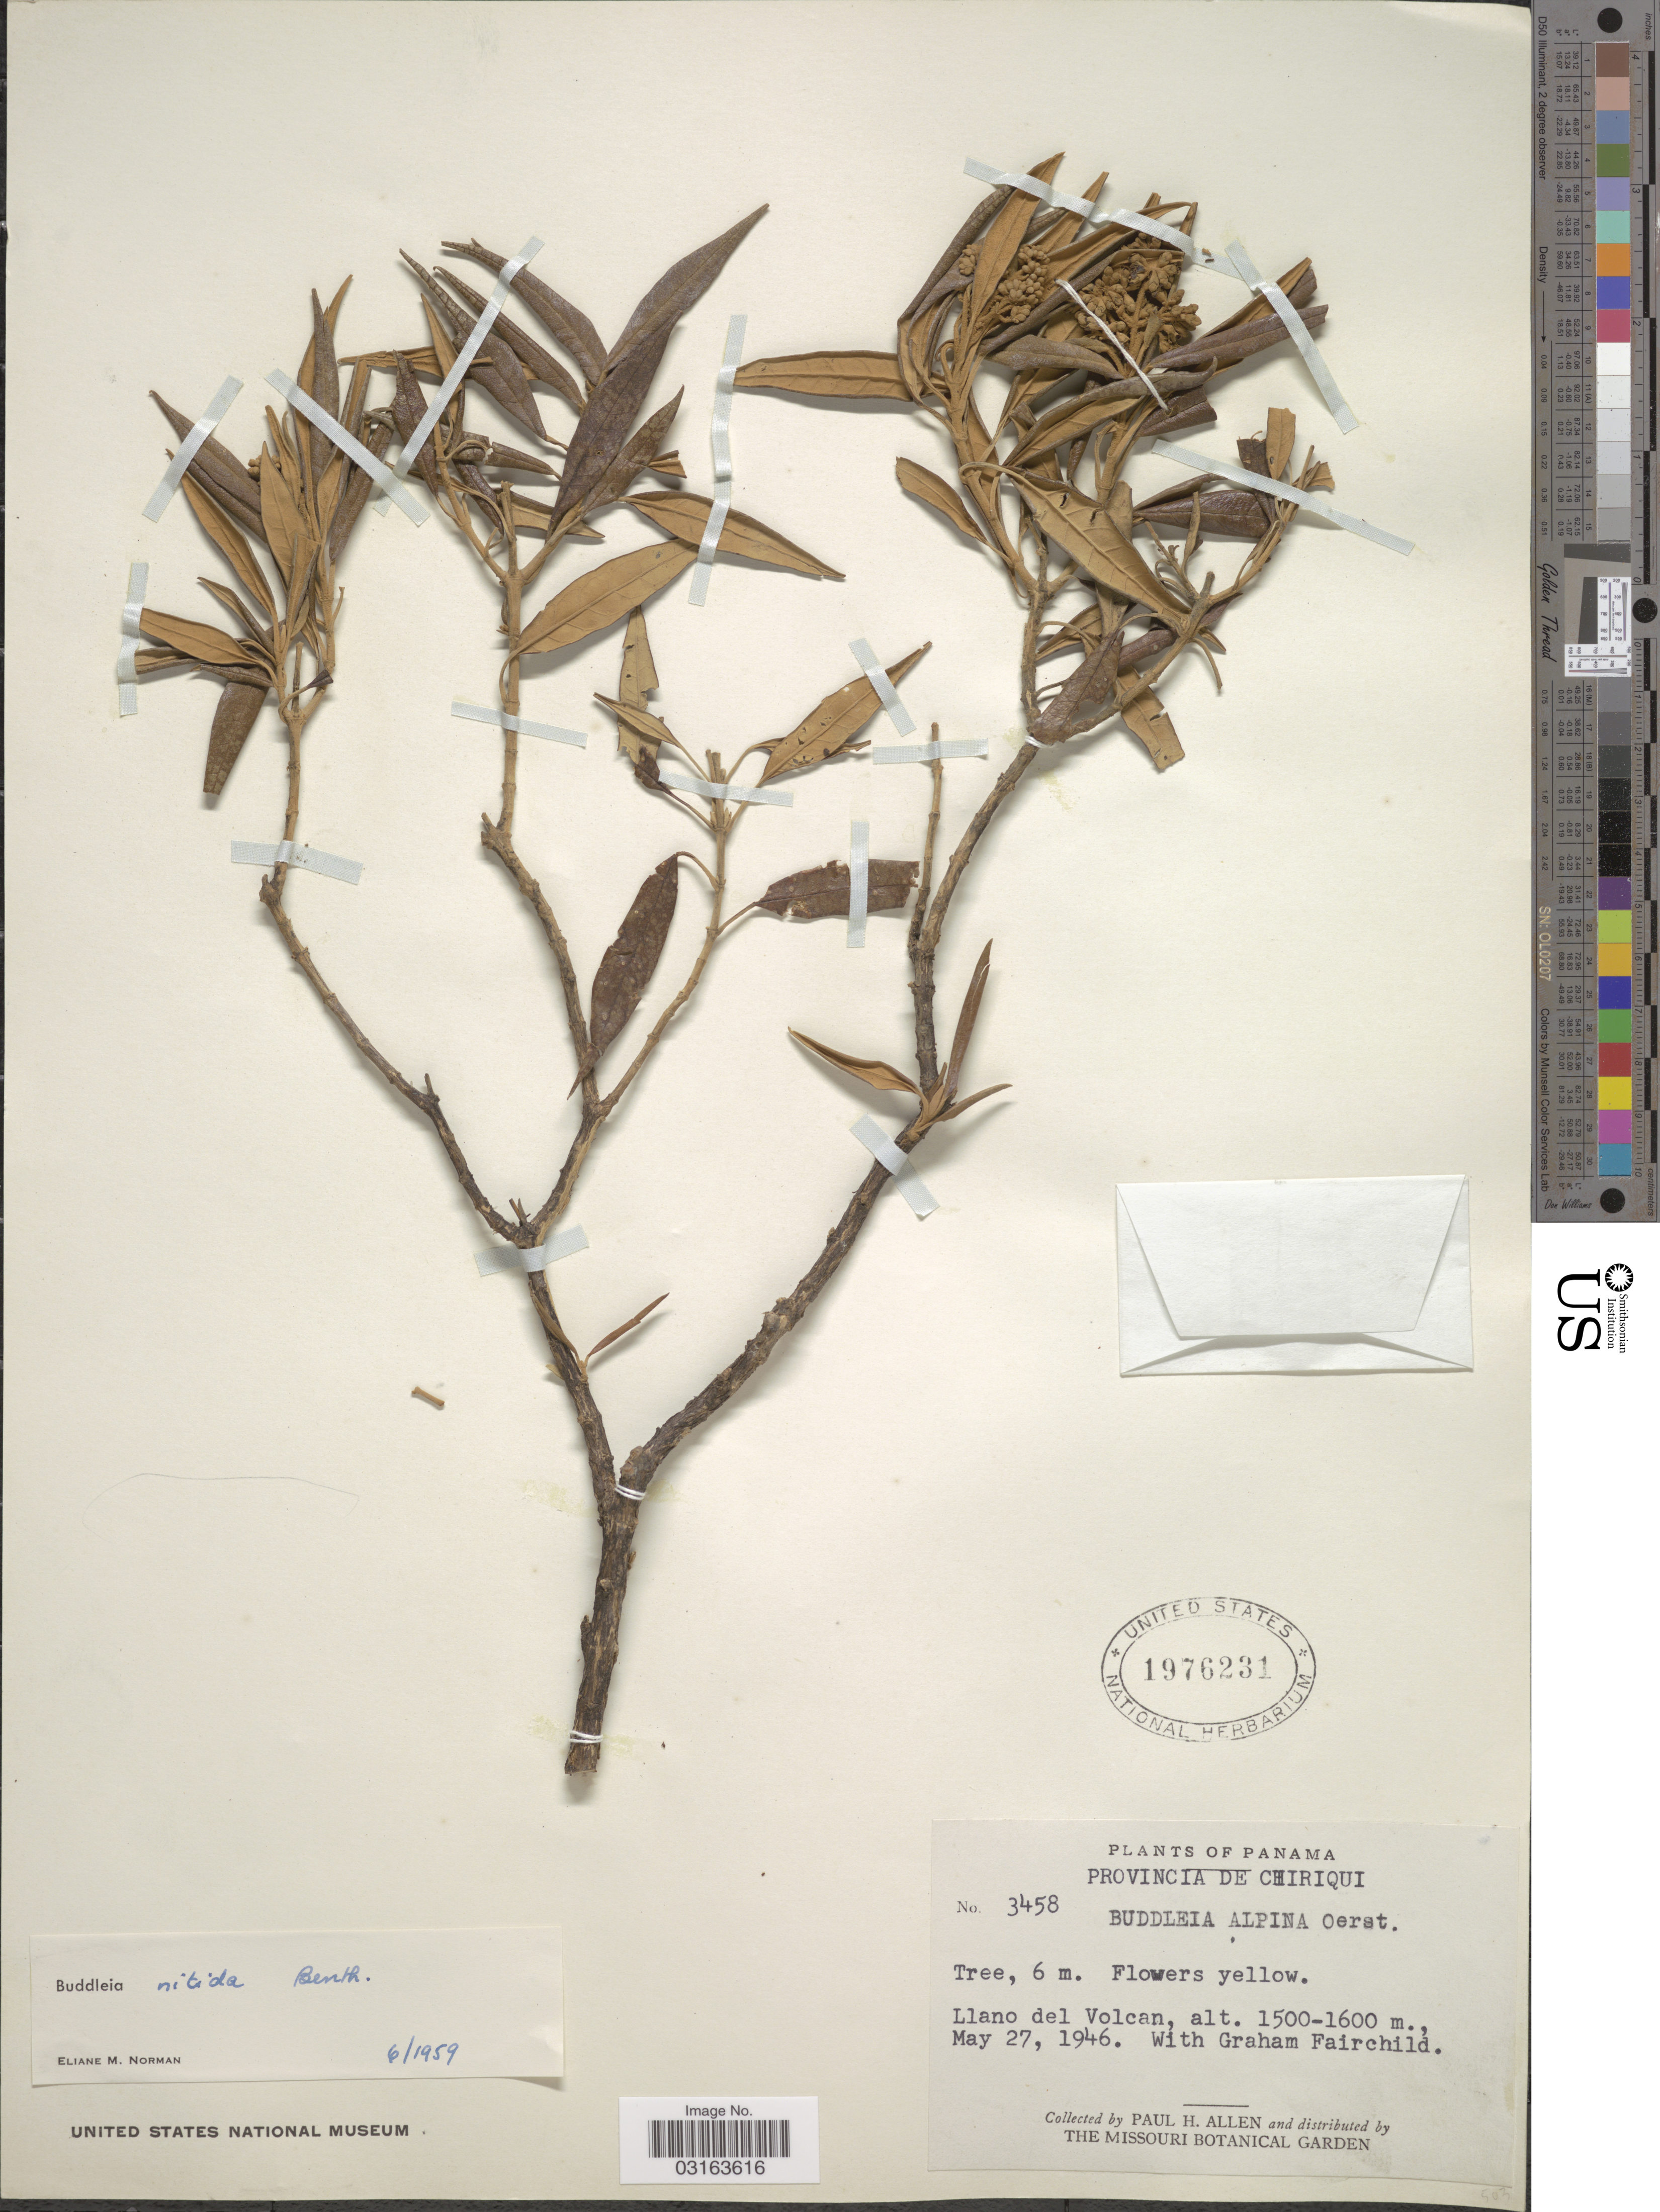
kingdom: Plantae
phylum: Tracheophyta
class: Magnoliopsida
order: Lamiales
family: Scrophulariaceae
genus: Buddleja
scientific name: Buddleja nitida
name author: Benth.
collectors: P. H. Allen & G. Fairchild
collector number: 3458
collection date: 1946-05-27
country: Panama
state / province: Chiriqui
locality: Llano del Volcan.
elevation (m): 1500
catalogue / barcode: US 1976231